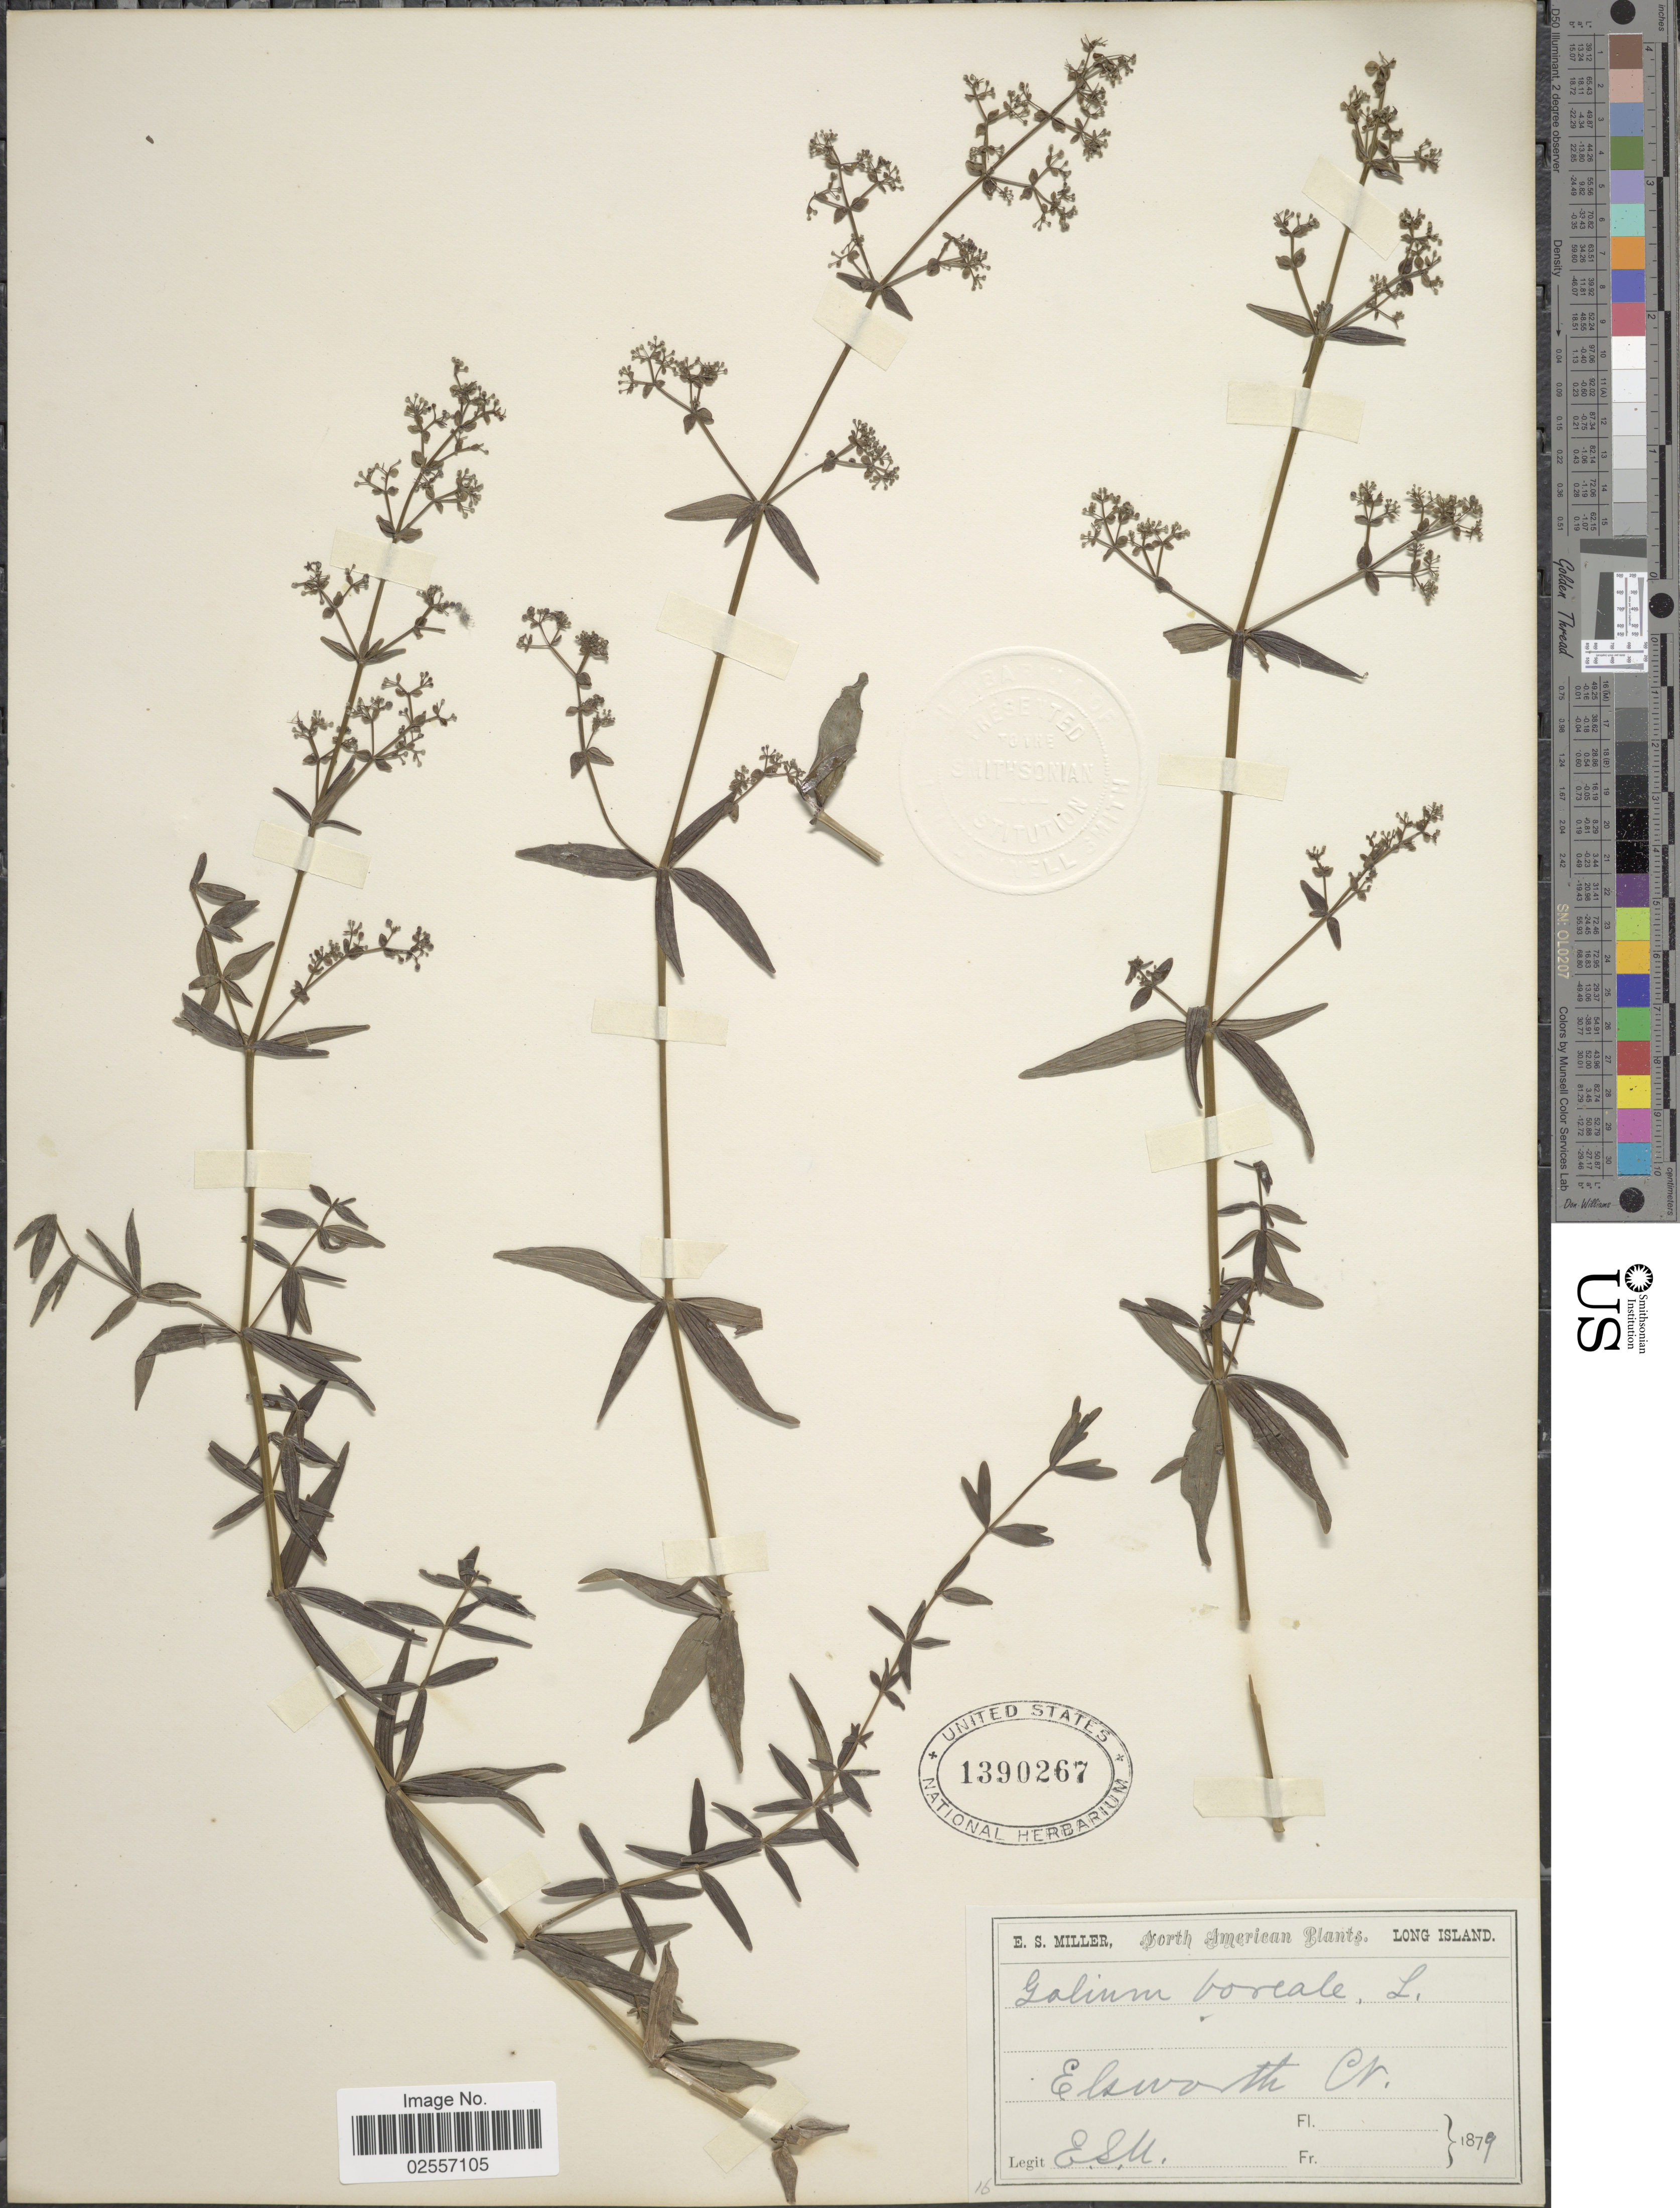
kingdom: Plantae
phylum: Tracheophyta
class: Magnoliopsida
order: Gentianales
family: Rubiaceae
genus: Galium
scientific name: Galium boreale L.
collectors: E. S. Miller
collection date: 1879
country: United States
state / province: New York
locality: Long Island. Elsworth Cr.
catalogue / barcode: US 1390267